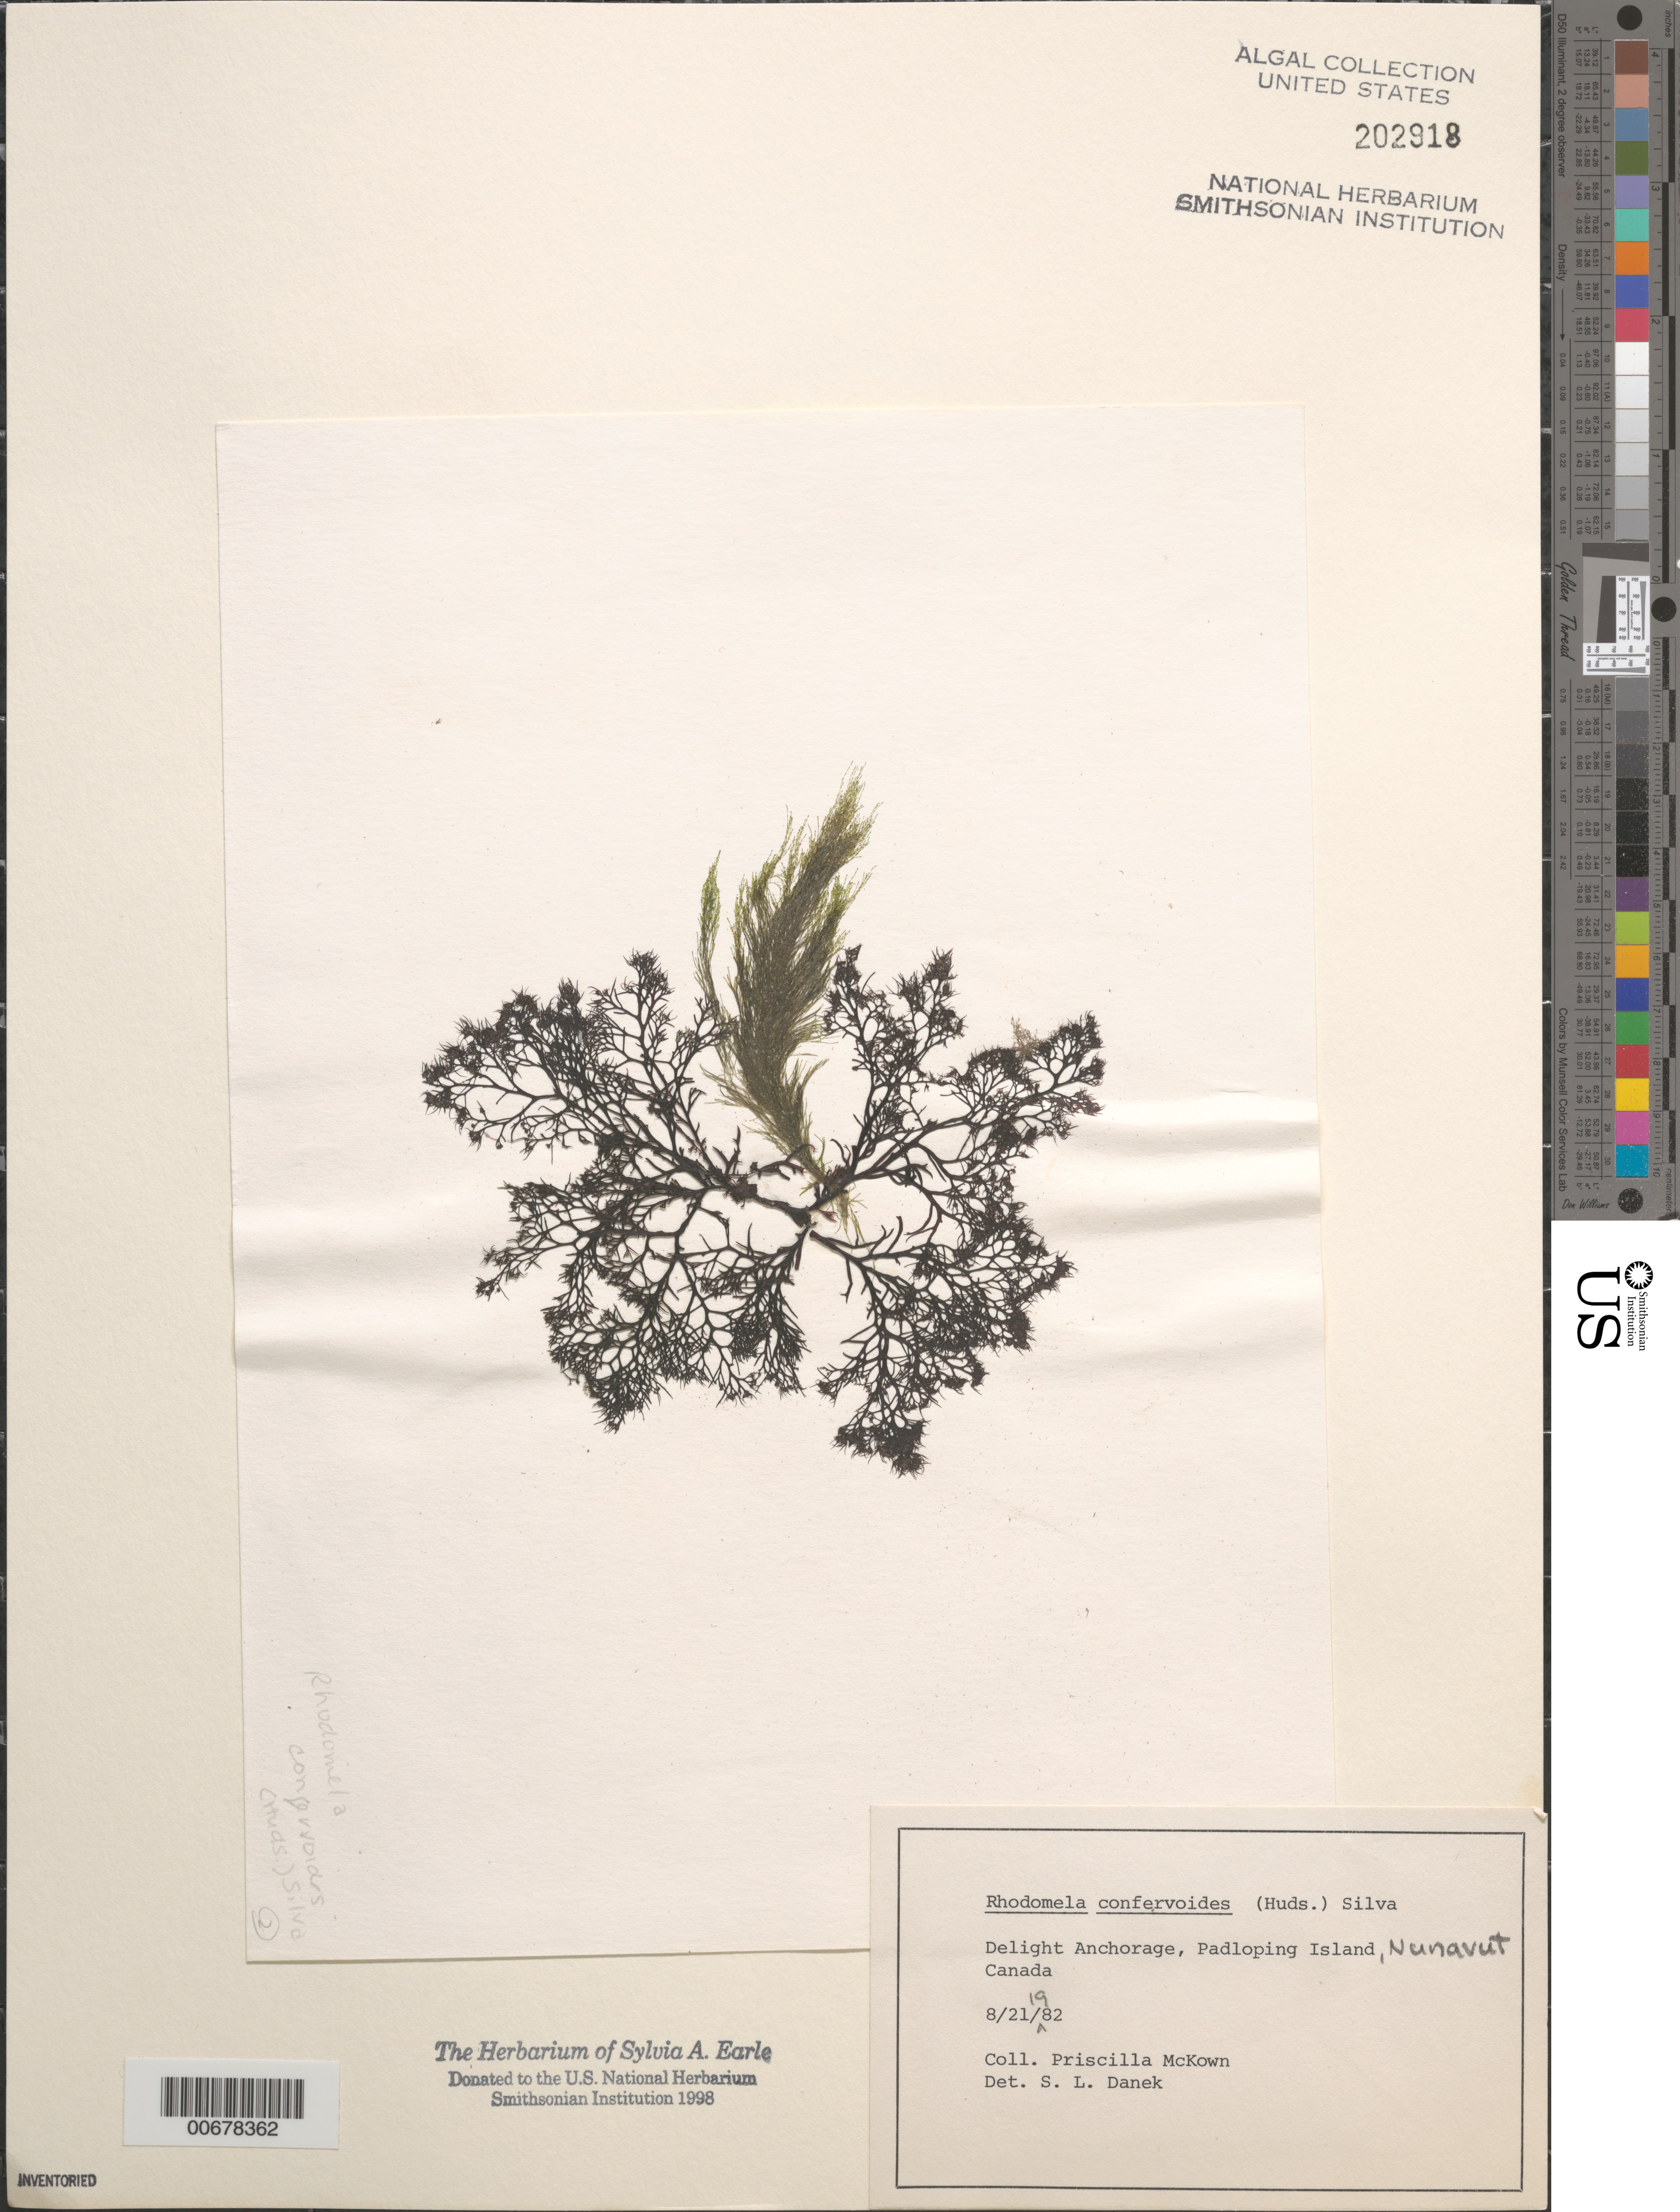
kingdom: Plantae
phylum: Rhodophyta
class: Florideophyceae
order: Ceramiales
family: Rhodomelaceae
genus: Rhodomela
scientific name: Rhodomela confervoides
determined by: Danek, S. L.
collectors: P. McKown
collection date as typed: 21 Aug 1982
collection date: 1982-08-21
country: Canada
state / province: Nunavut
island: Padloping Island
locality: Delight Anchorage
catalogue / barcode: US 202918